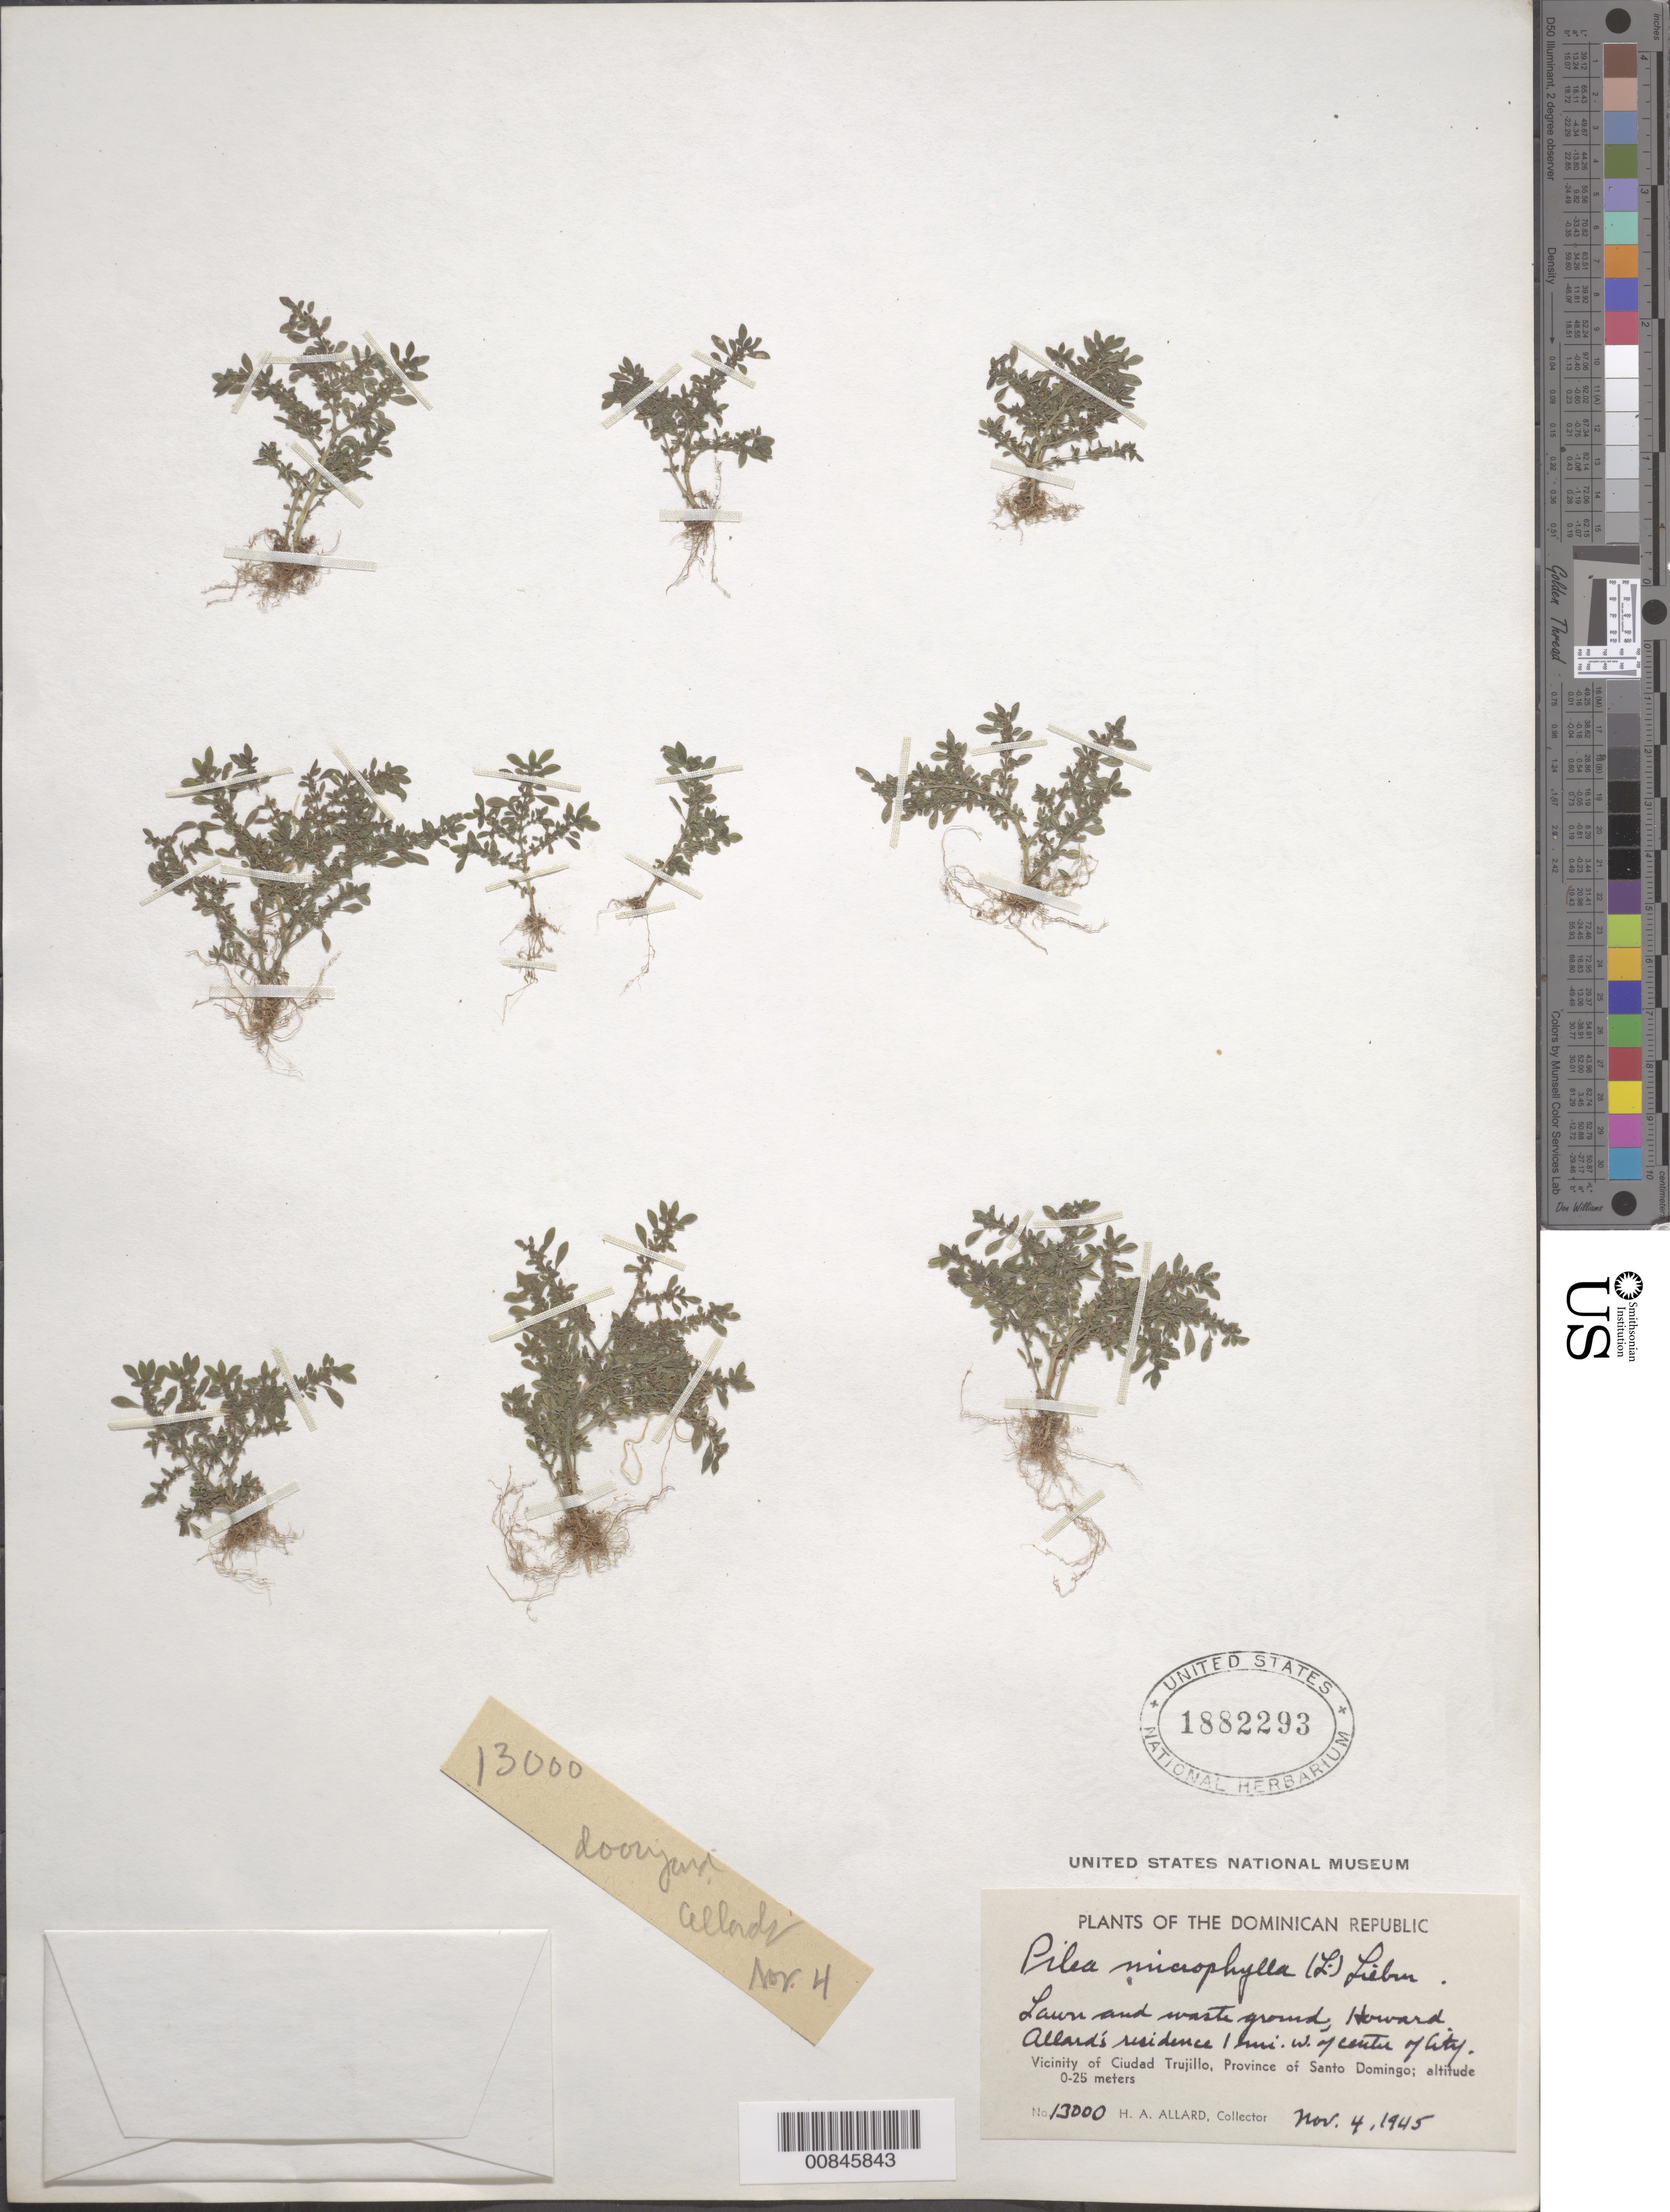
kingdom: Plantae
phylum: Tracheophyta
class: Magnoliopsida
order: Rosales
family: Urticaceae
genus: Pilea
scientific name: Pilea microphylla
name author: (L.) Liebm.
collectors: H. A. Allard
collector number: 13000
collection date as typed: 04 Nov 1945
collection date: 1945-11-04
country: Dominican Republic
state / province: Distrito Nacional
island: Hispaniola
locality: Vicinity of Ciudad Trujillo, Province of Santo Domingo (obsolete). Howard Allard's residence, 1 mi. W of center of city.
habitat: Lawn and waste ground.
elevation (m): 0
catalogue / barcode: US 1882293